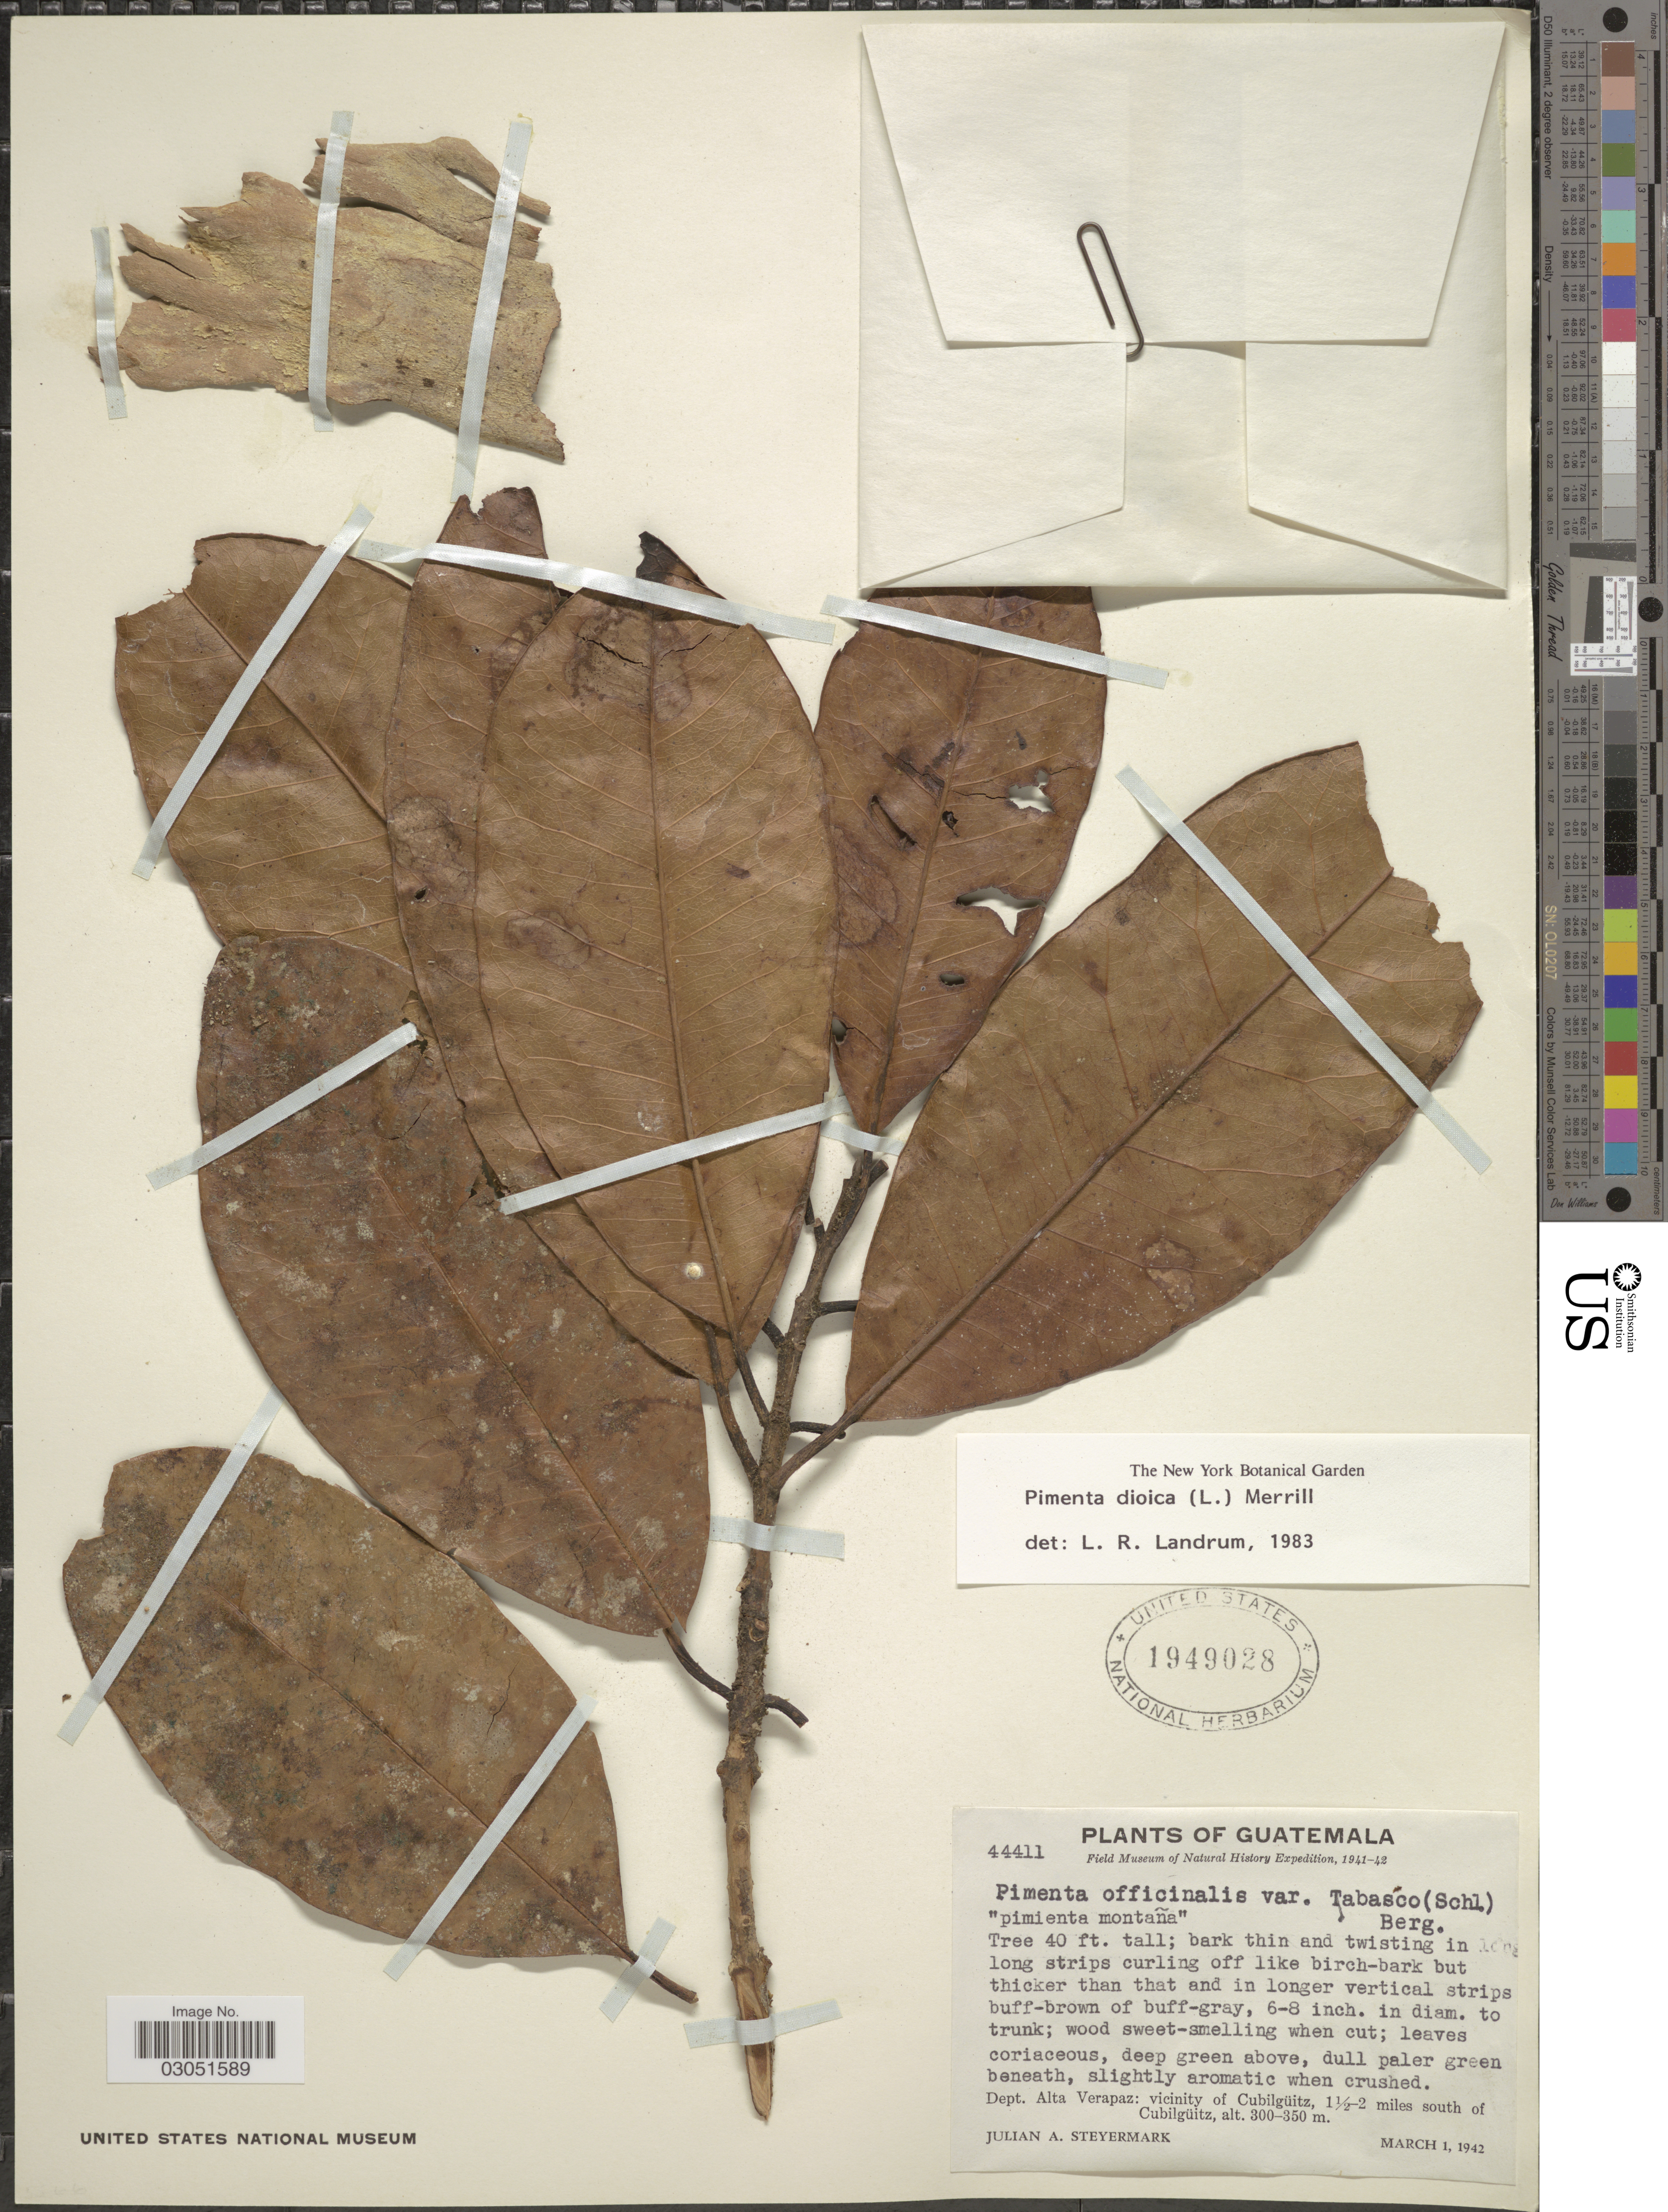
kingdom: Plantae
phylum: Tracheophyta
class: Magnoliopsida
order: Myrtales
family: Myrtaceae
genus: Pimenta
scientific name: Pimenta dioica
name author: (L.) Merr.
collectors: J. Steyermark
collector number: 44411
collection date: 1942-03-01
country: Guatemala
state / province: Alta Verapaz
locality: Dept. Alta Verapaz: vicinity of Cubilgüitz, 1½-2 miles south of Cubilgüitz.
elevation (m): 300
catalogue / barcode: US 1949028